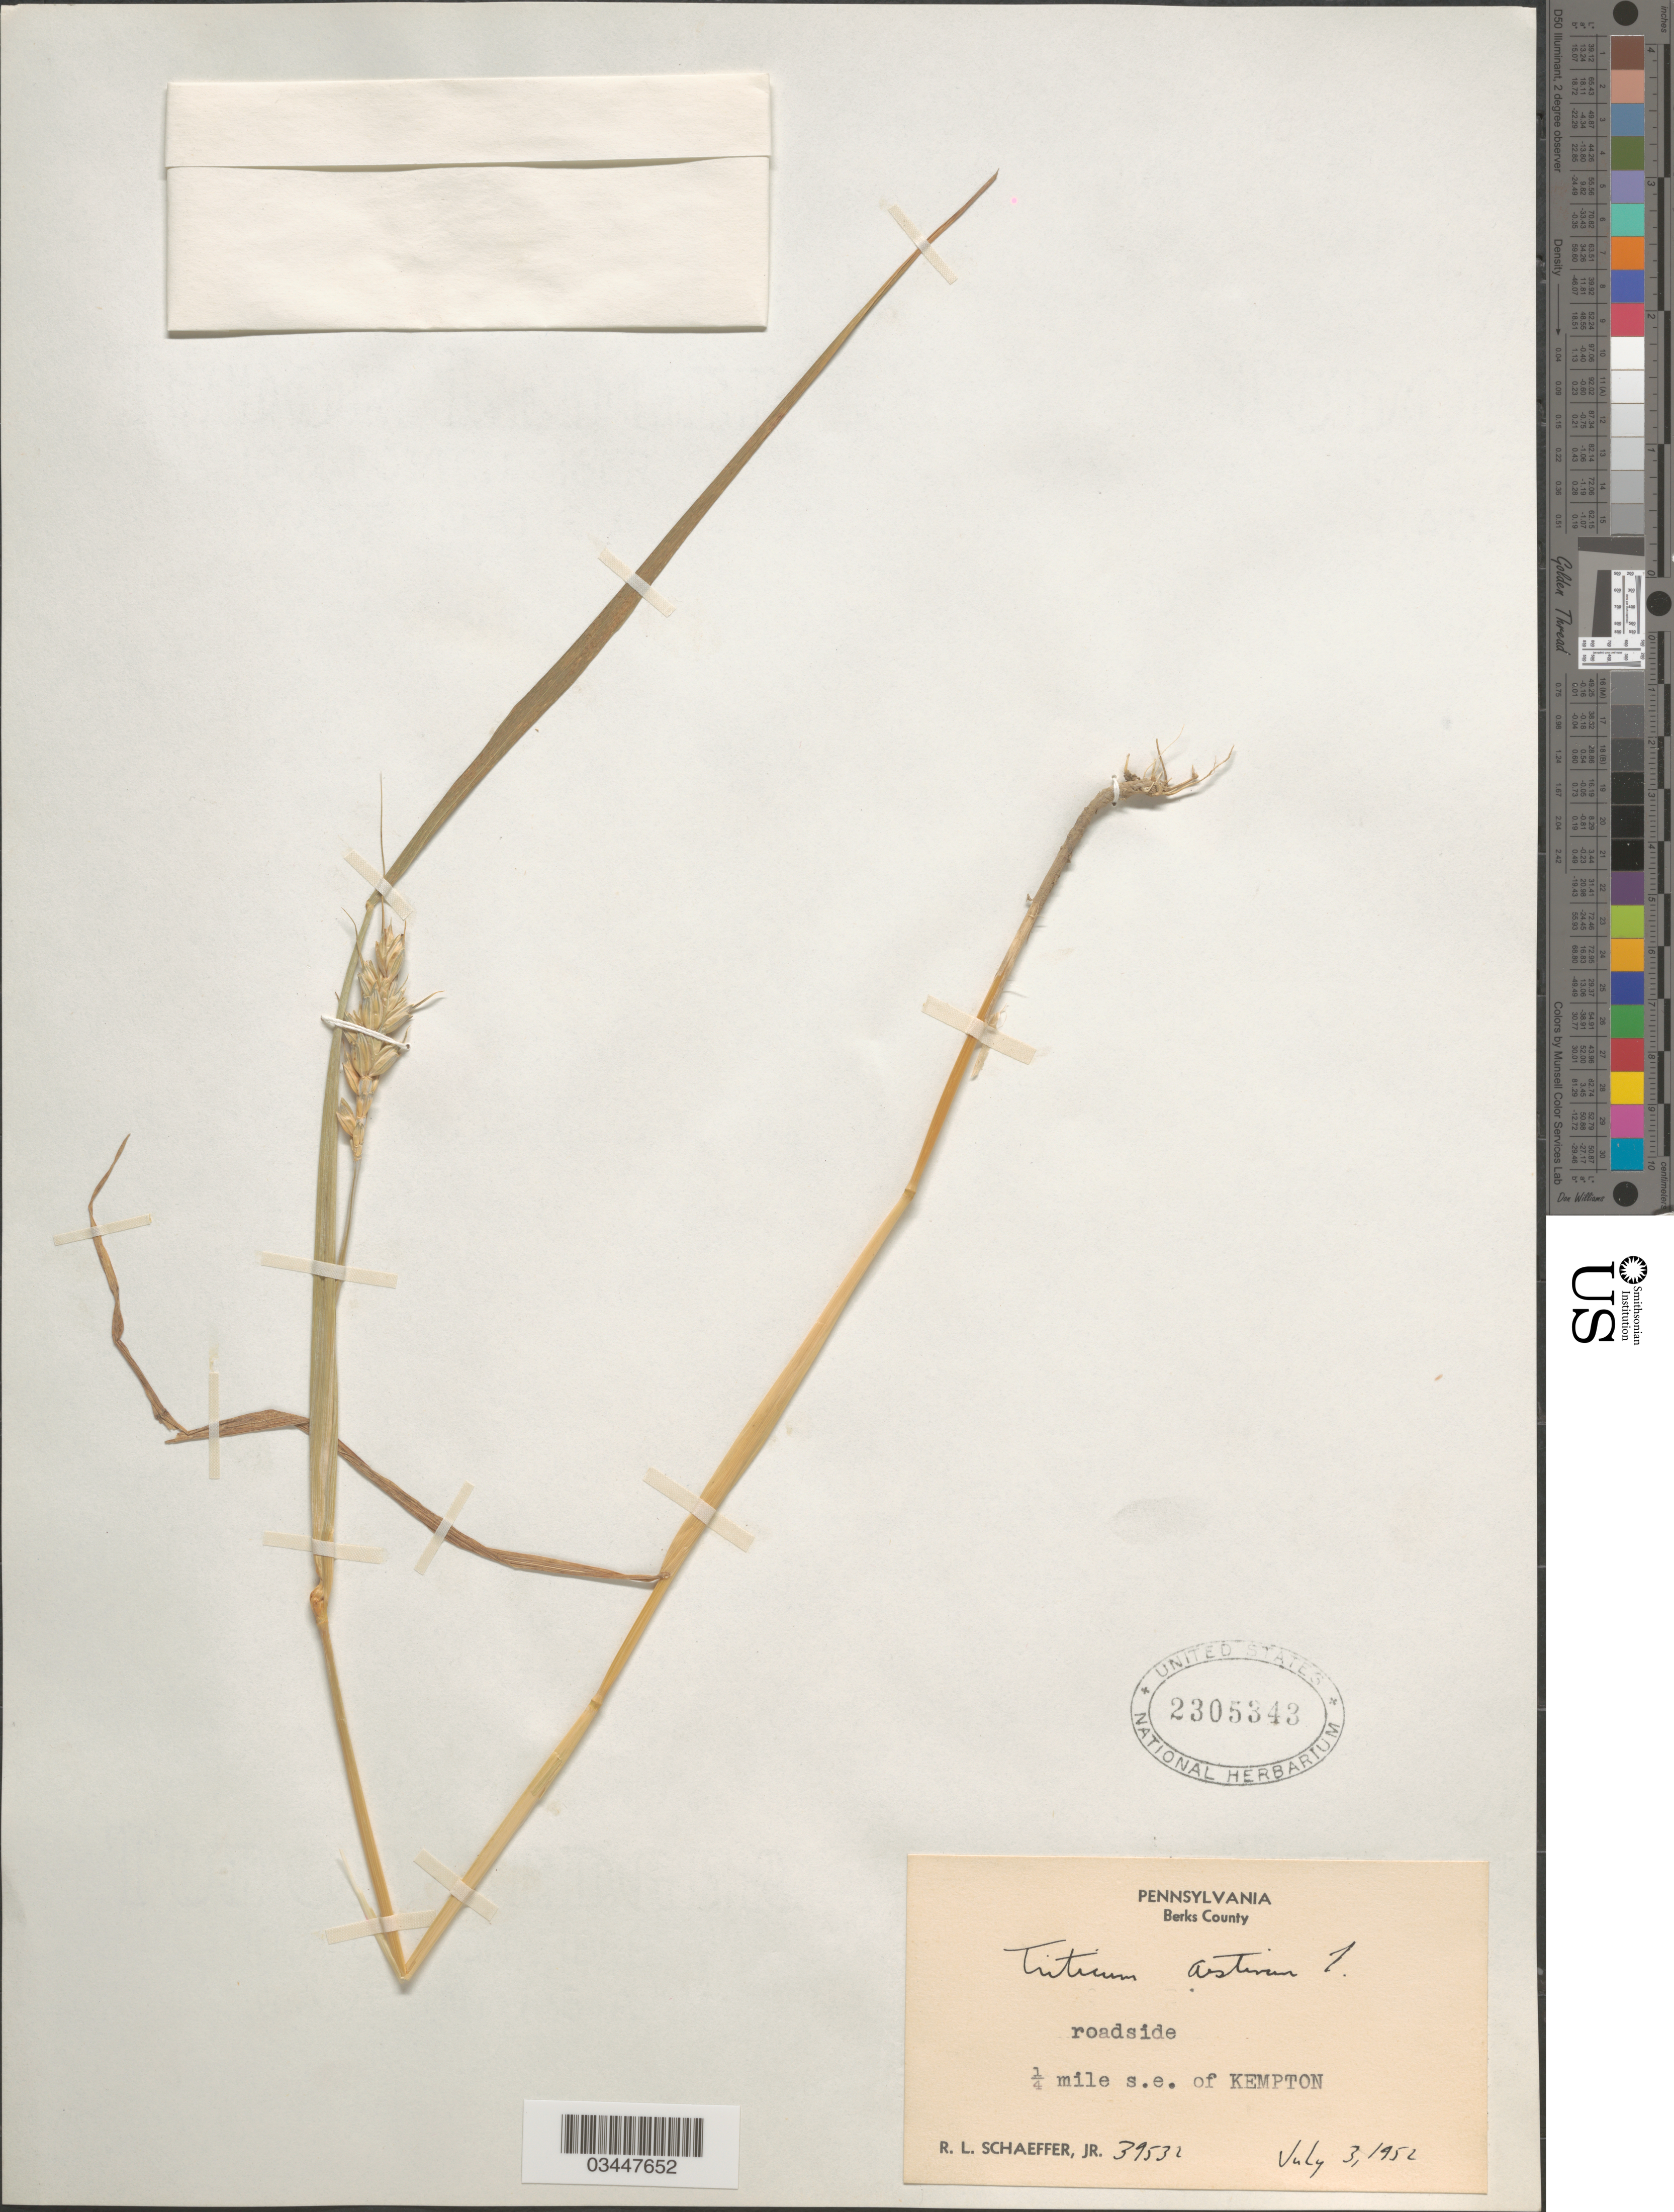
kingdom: Plantae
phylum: Tracheophyta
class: Liliopsida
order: Poales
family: Poaceae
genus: Triticum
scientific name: Triticum aestivum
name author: L.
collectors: R. L. Schaeffer Jr.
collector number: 39532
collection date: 1952-07-03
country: United States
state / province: Pennsylvania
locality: Berks County. ¼ mile s.e. of Kempton.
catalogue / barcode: US 2305343